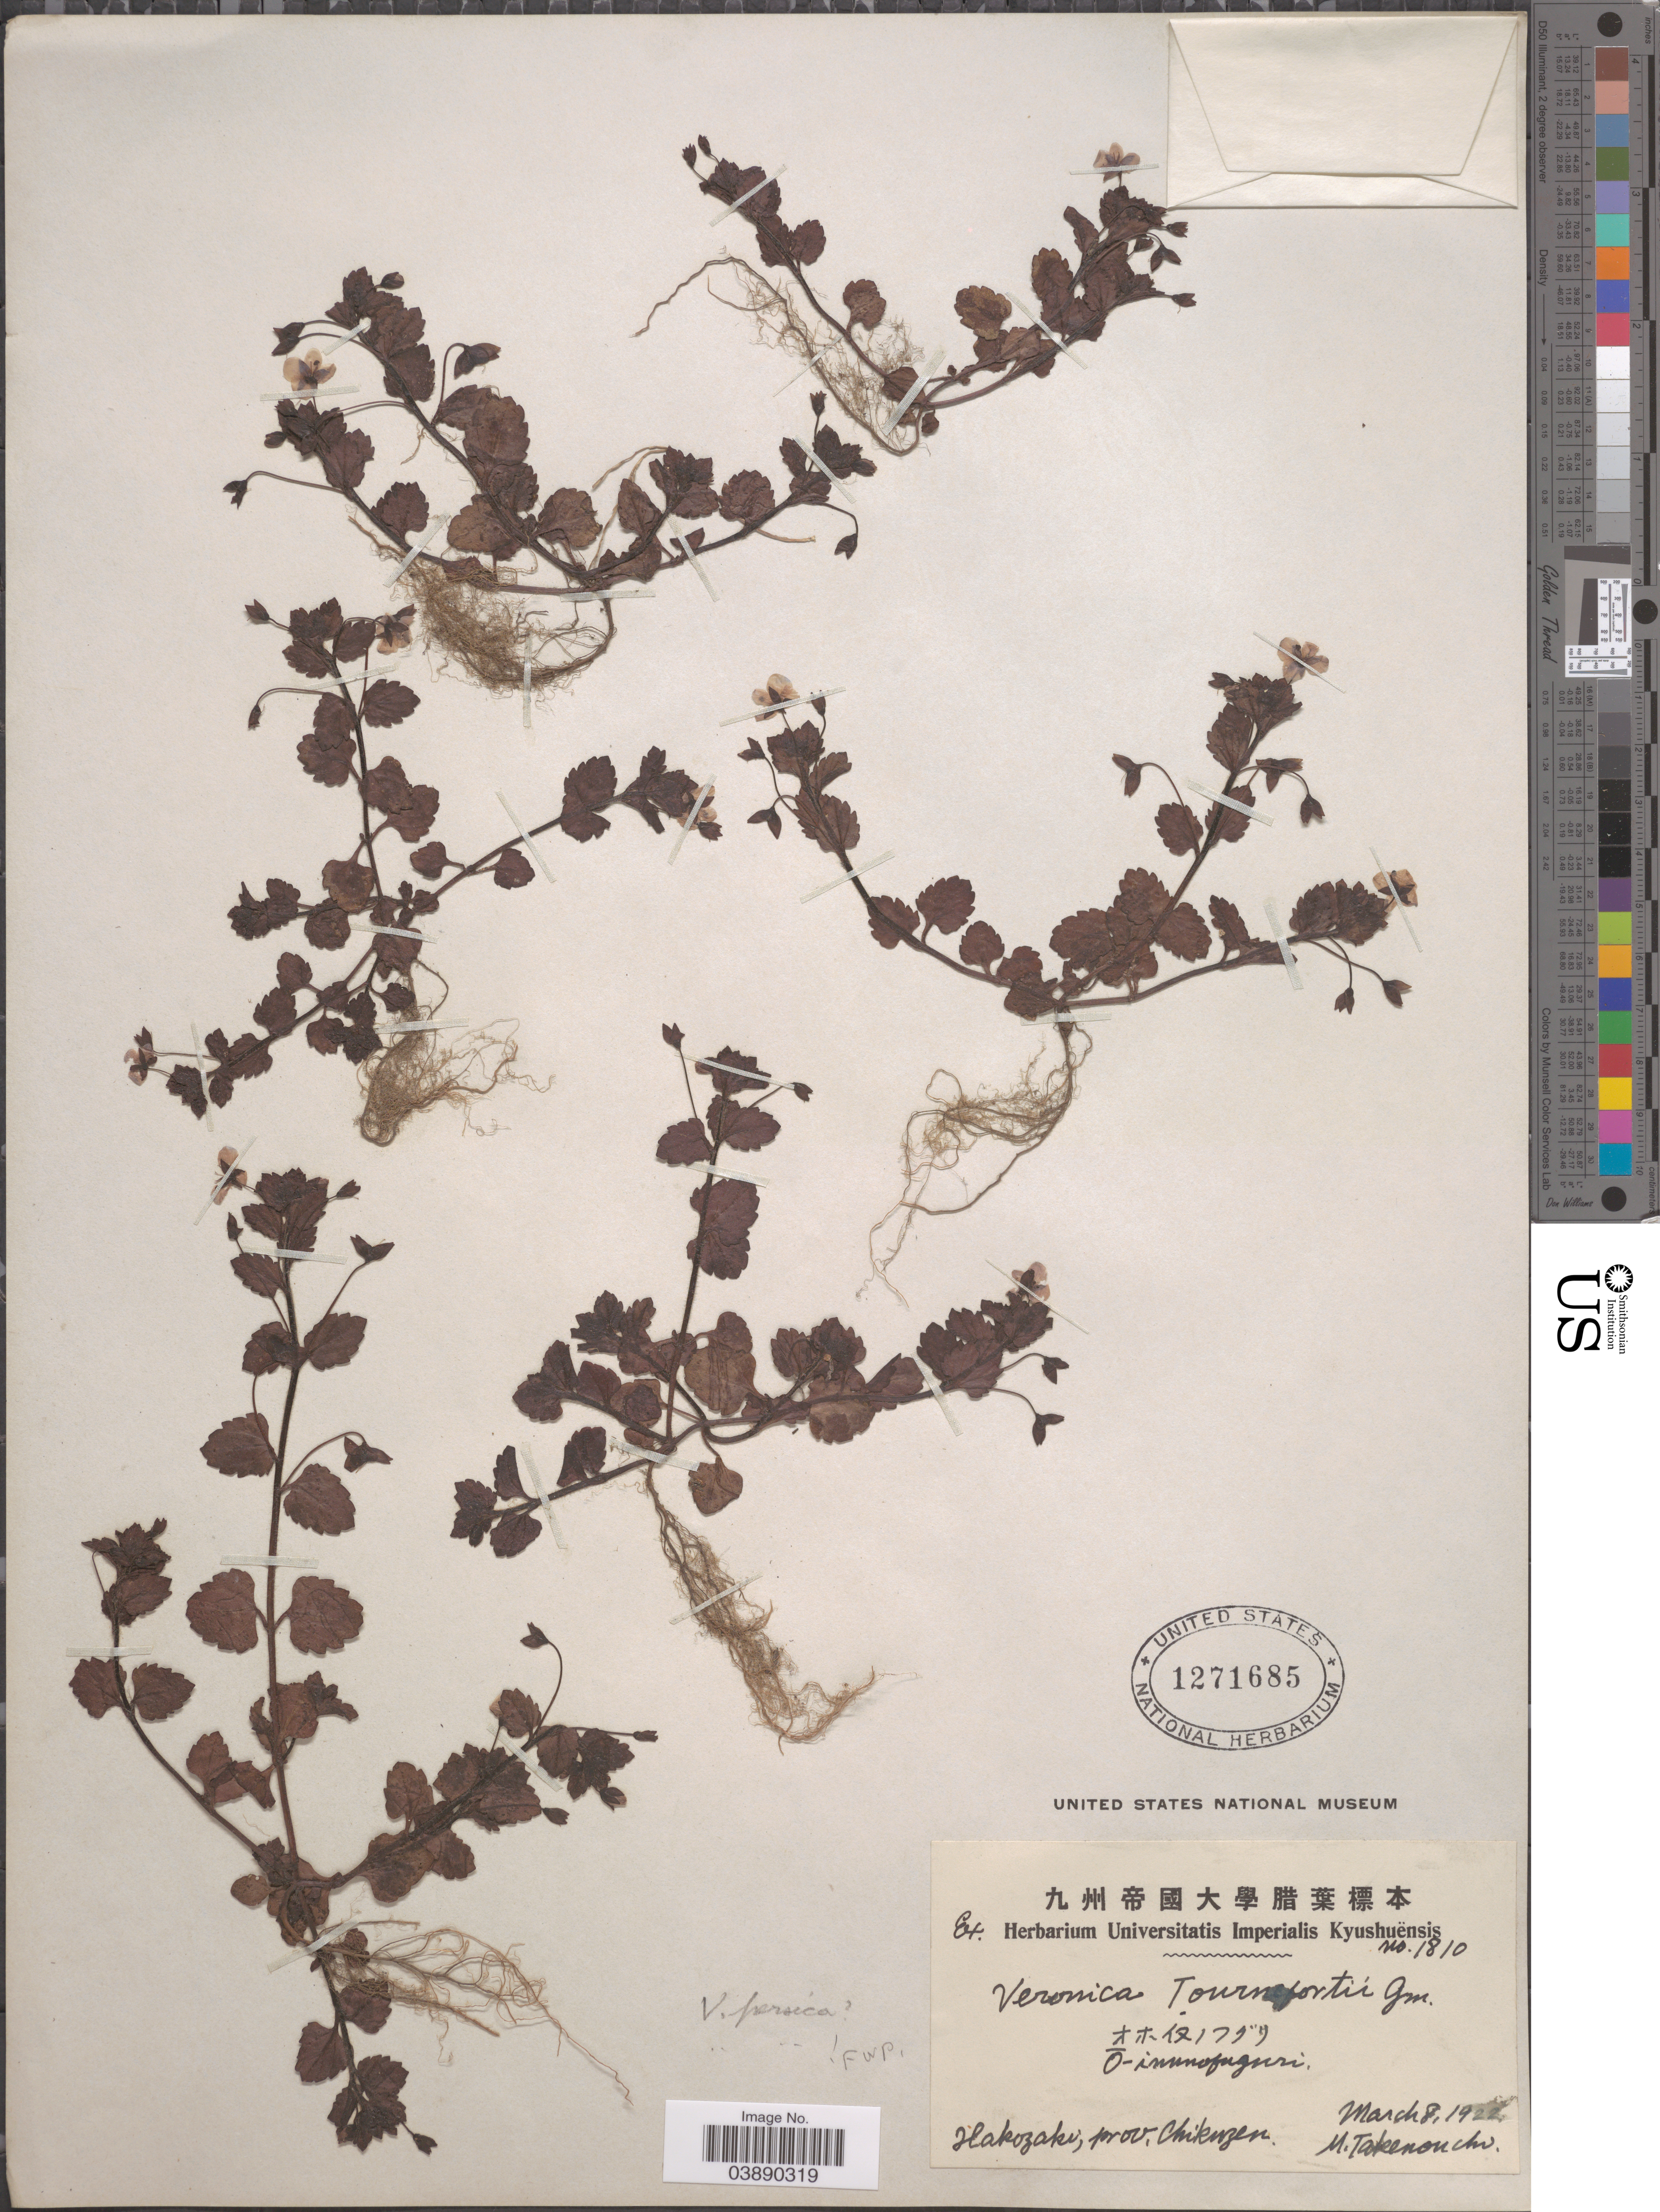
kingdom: Plantae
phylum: Tracheophyta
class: Magnoliopsida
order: Lamiales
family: Plantaginaceae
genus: Veronica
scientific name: Veronica persica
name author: Poir.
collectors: M. Takenouchi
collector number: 1810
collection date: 1922-03-18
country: Japan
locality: Hakozaki, prov. Chikuzen.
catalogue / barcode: US 1271685